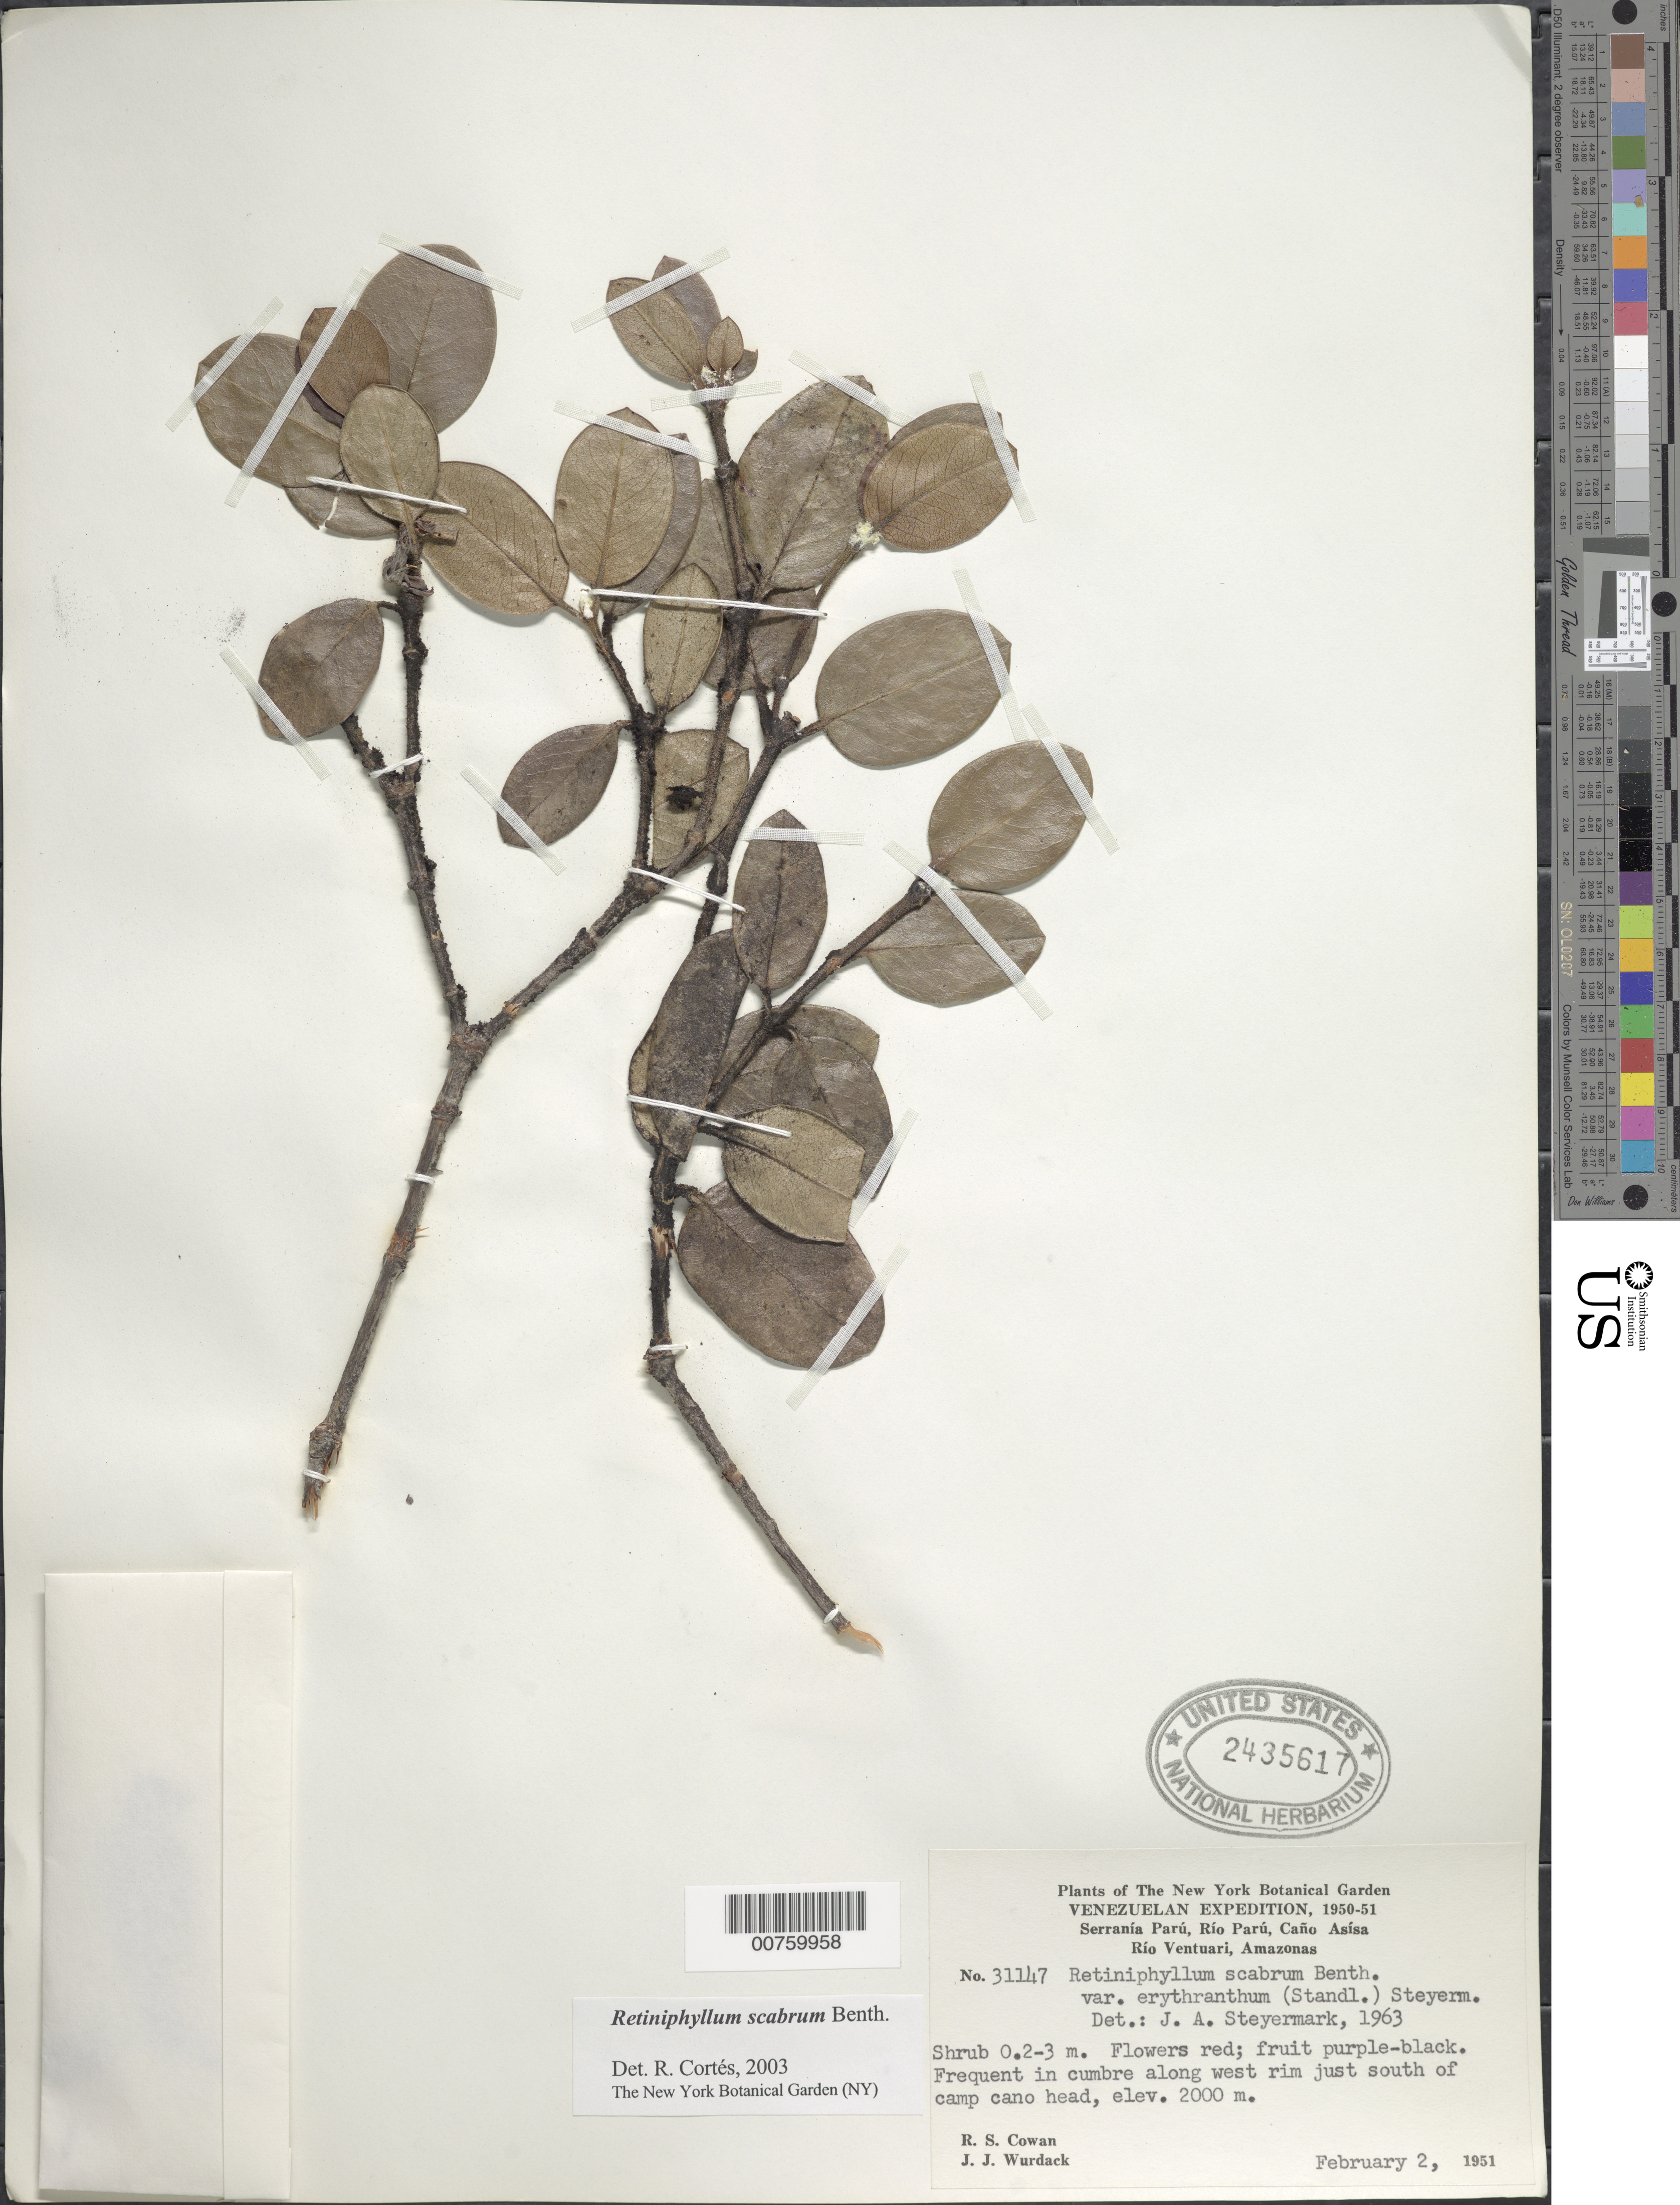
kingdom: Plantae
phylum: Tracheophyta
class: Magnoliopsida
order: Gentianales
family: Rubiaceae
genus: Retiniphyllum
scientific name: Retiniphyllum scabrum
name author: Benth.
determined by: Cortes R., G.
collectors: R. S. Cowan & J. J. Wurdack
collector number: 31147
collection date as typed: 2-Feb-51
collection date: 1951-02-02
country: Venezuela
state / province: Amazonas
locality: Serranía Parú, Caño Asisa, cumbre along west rim just south of camp cano head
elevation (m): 2000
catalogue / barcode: US 2435617